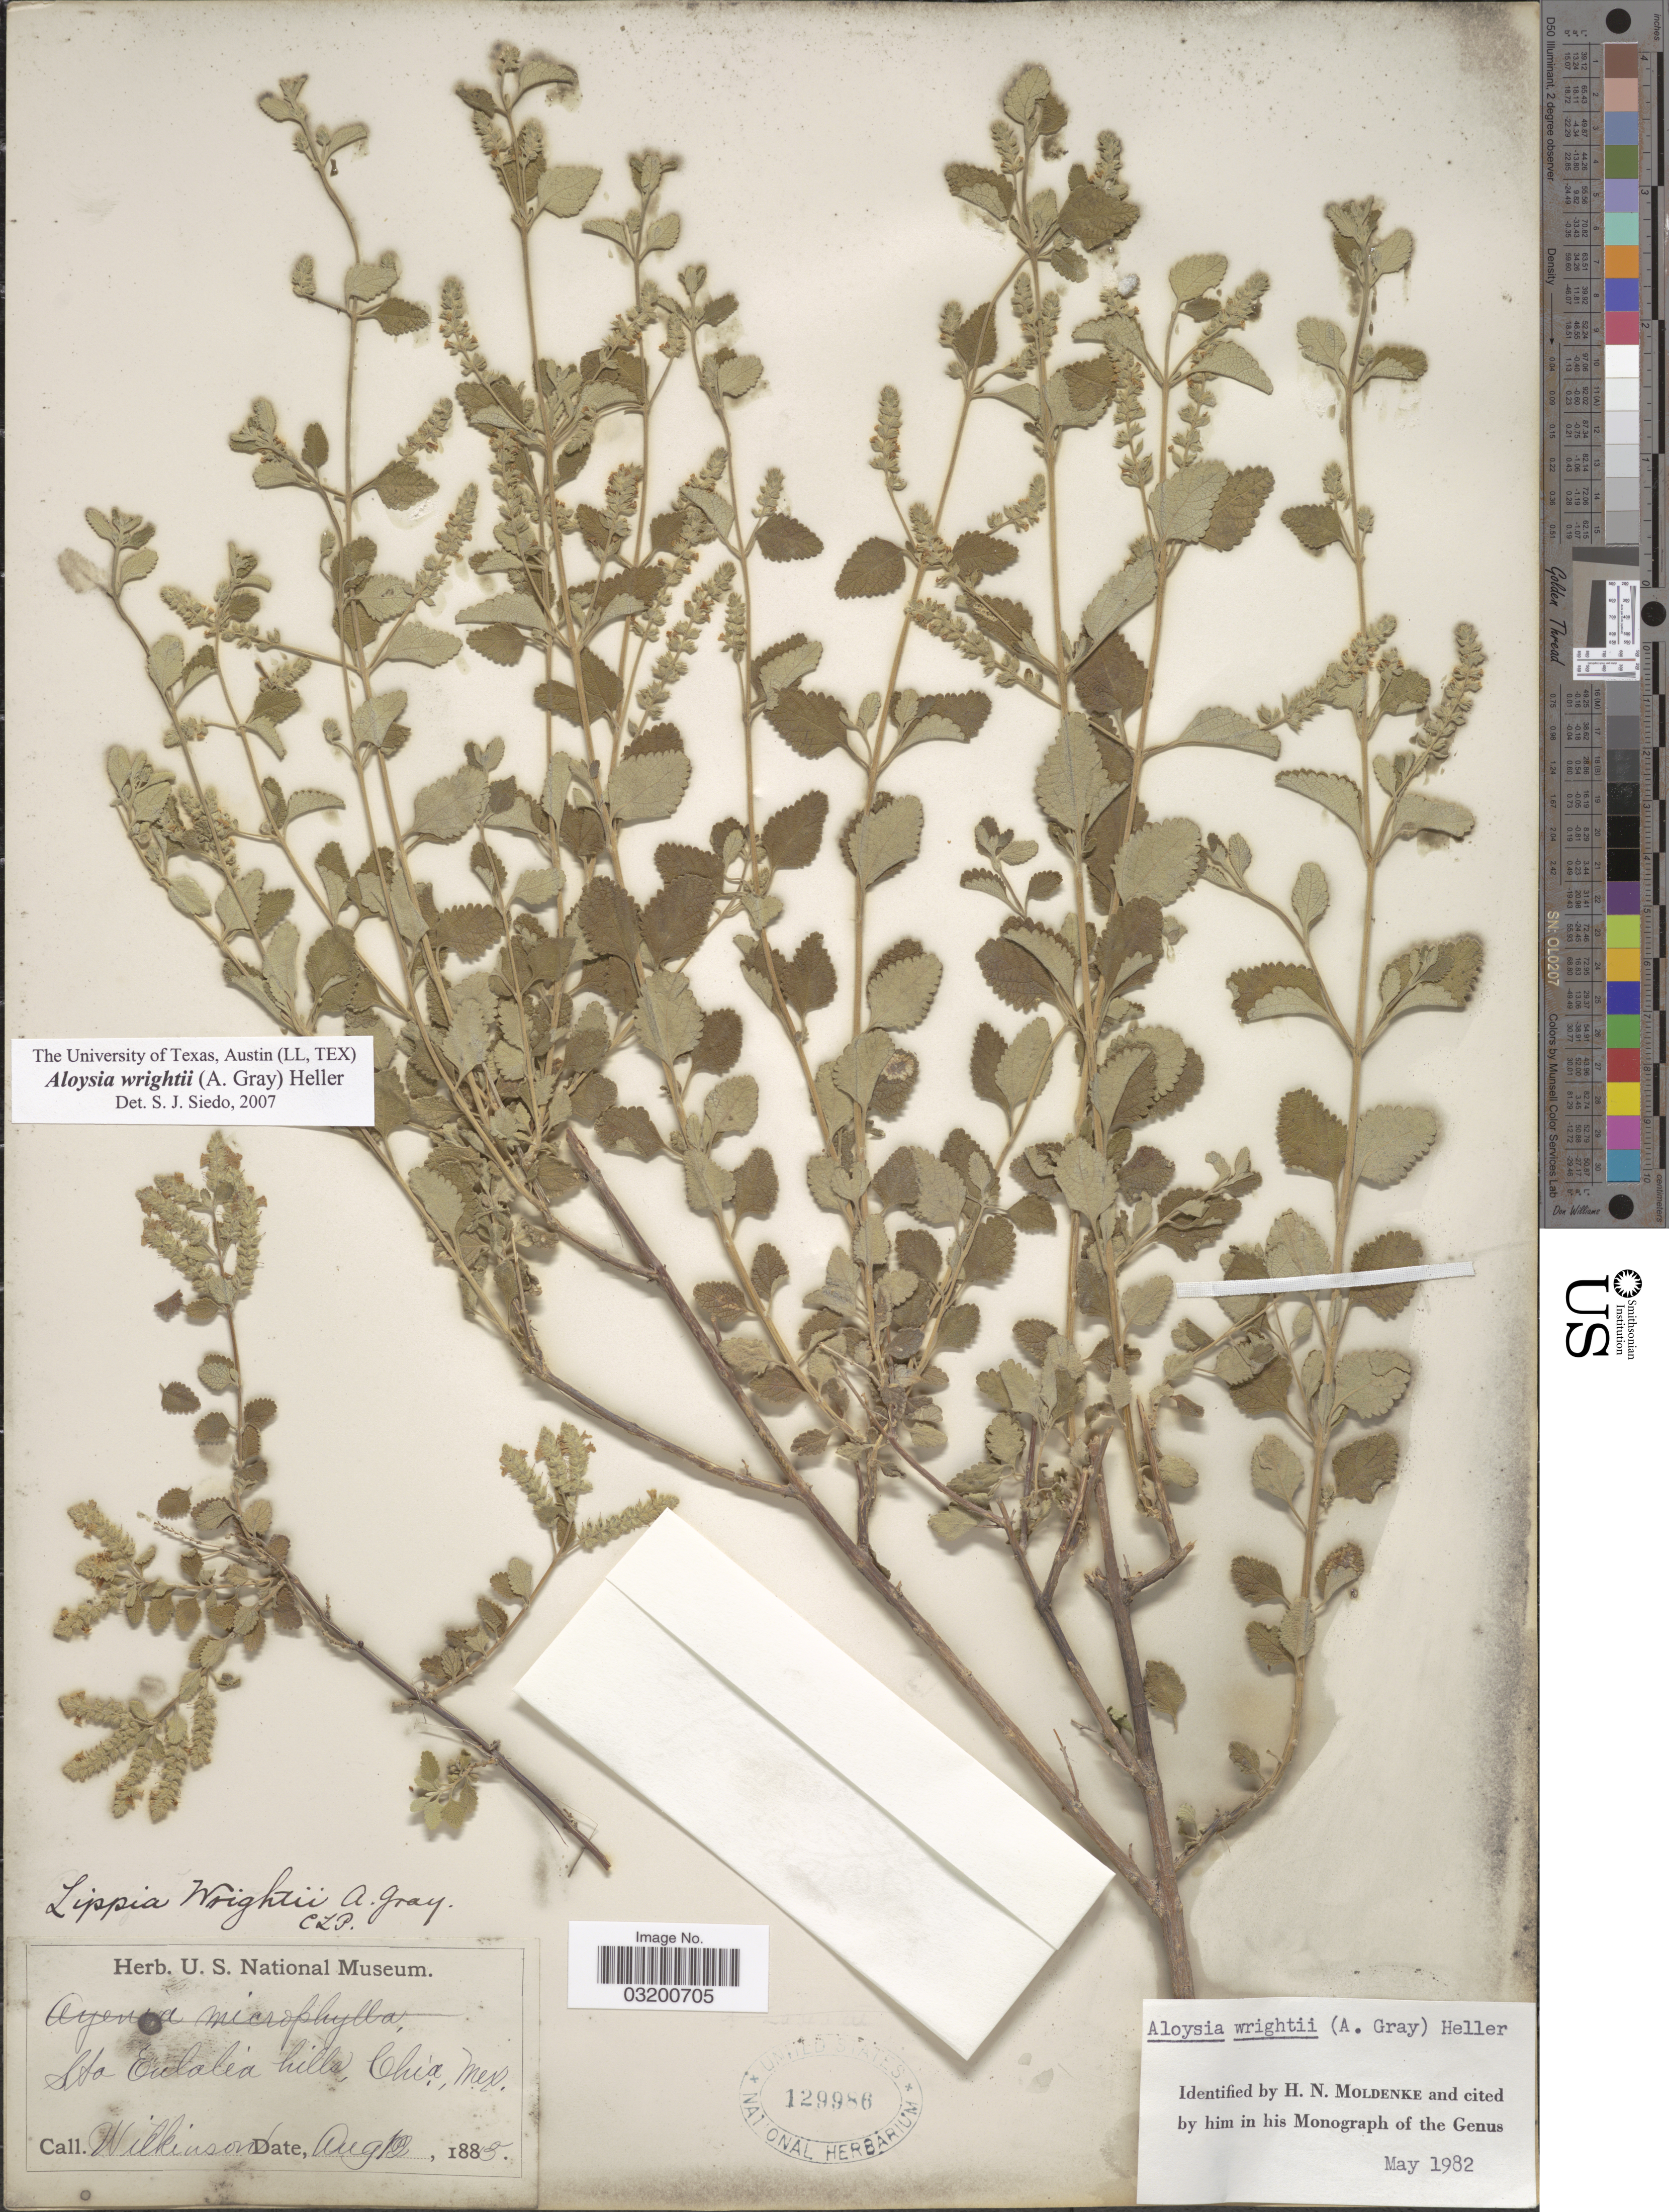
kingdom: Plantae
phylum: Tracheophyta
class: Magnoliopsida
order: Lamiales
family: Verbenaceae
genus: Aloysia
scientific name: Aloysia wrightii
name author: A. Heller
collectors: Wilkinson, --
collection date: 1883-08-10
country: Mexico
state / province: Chihuahua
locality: Sta Eulalia hills.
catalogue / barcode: US 129986